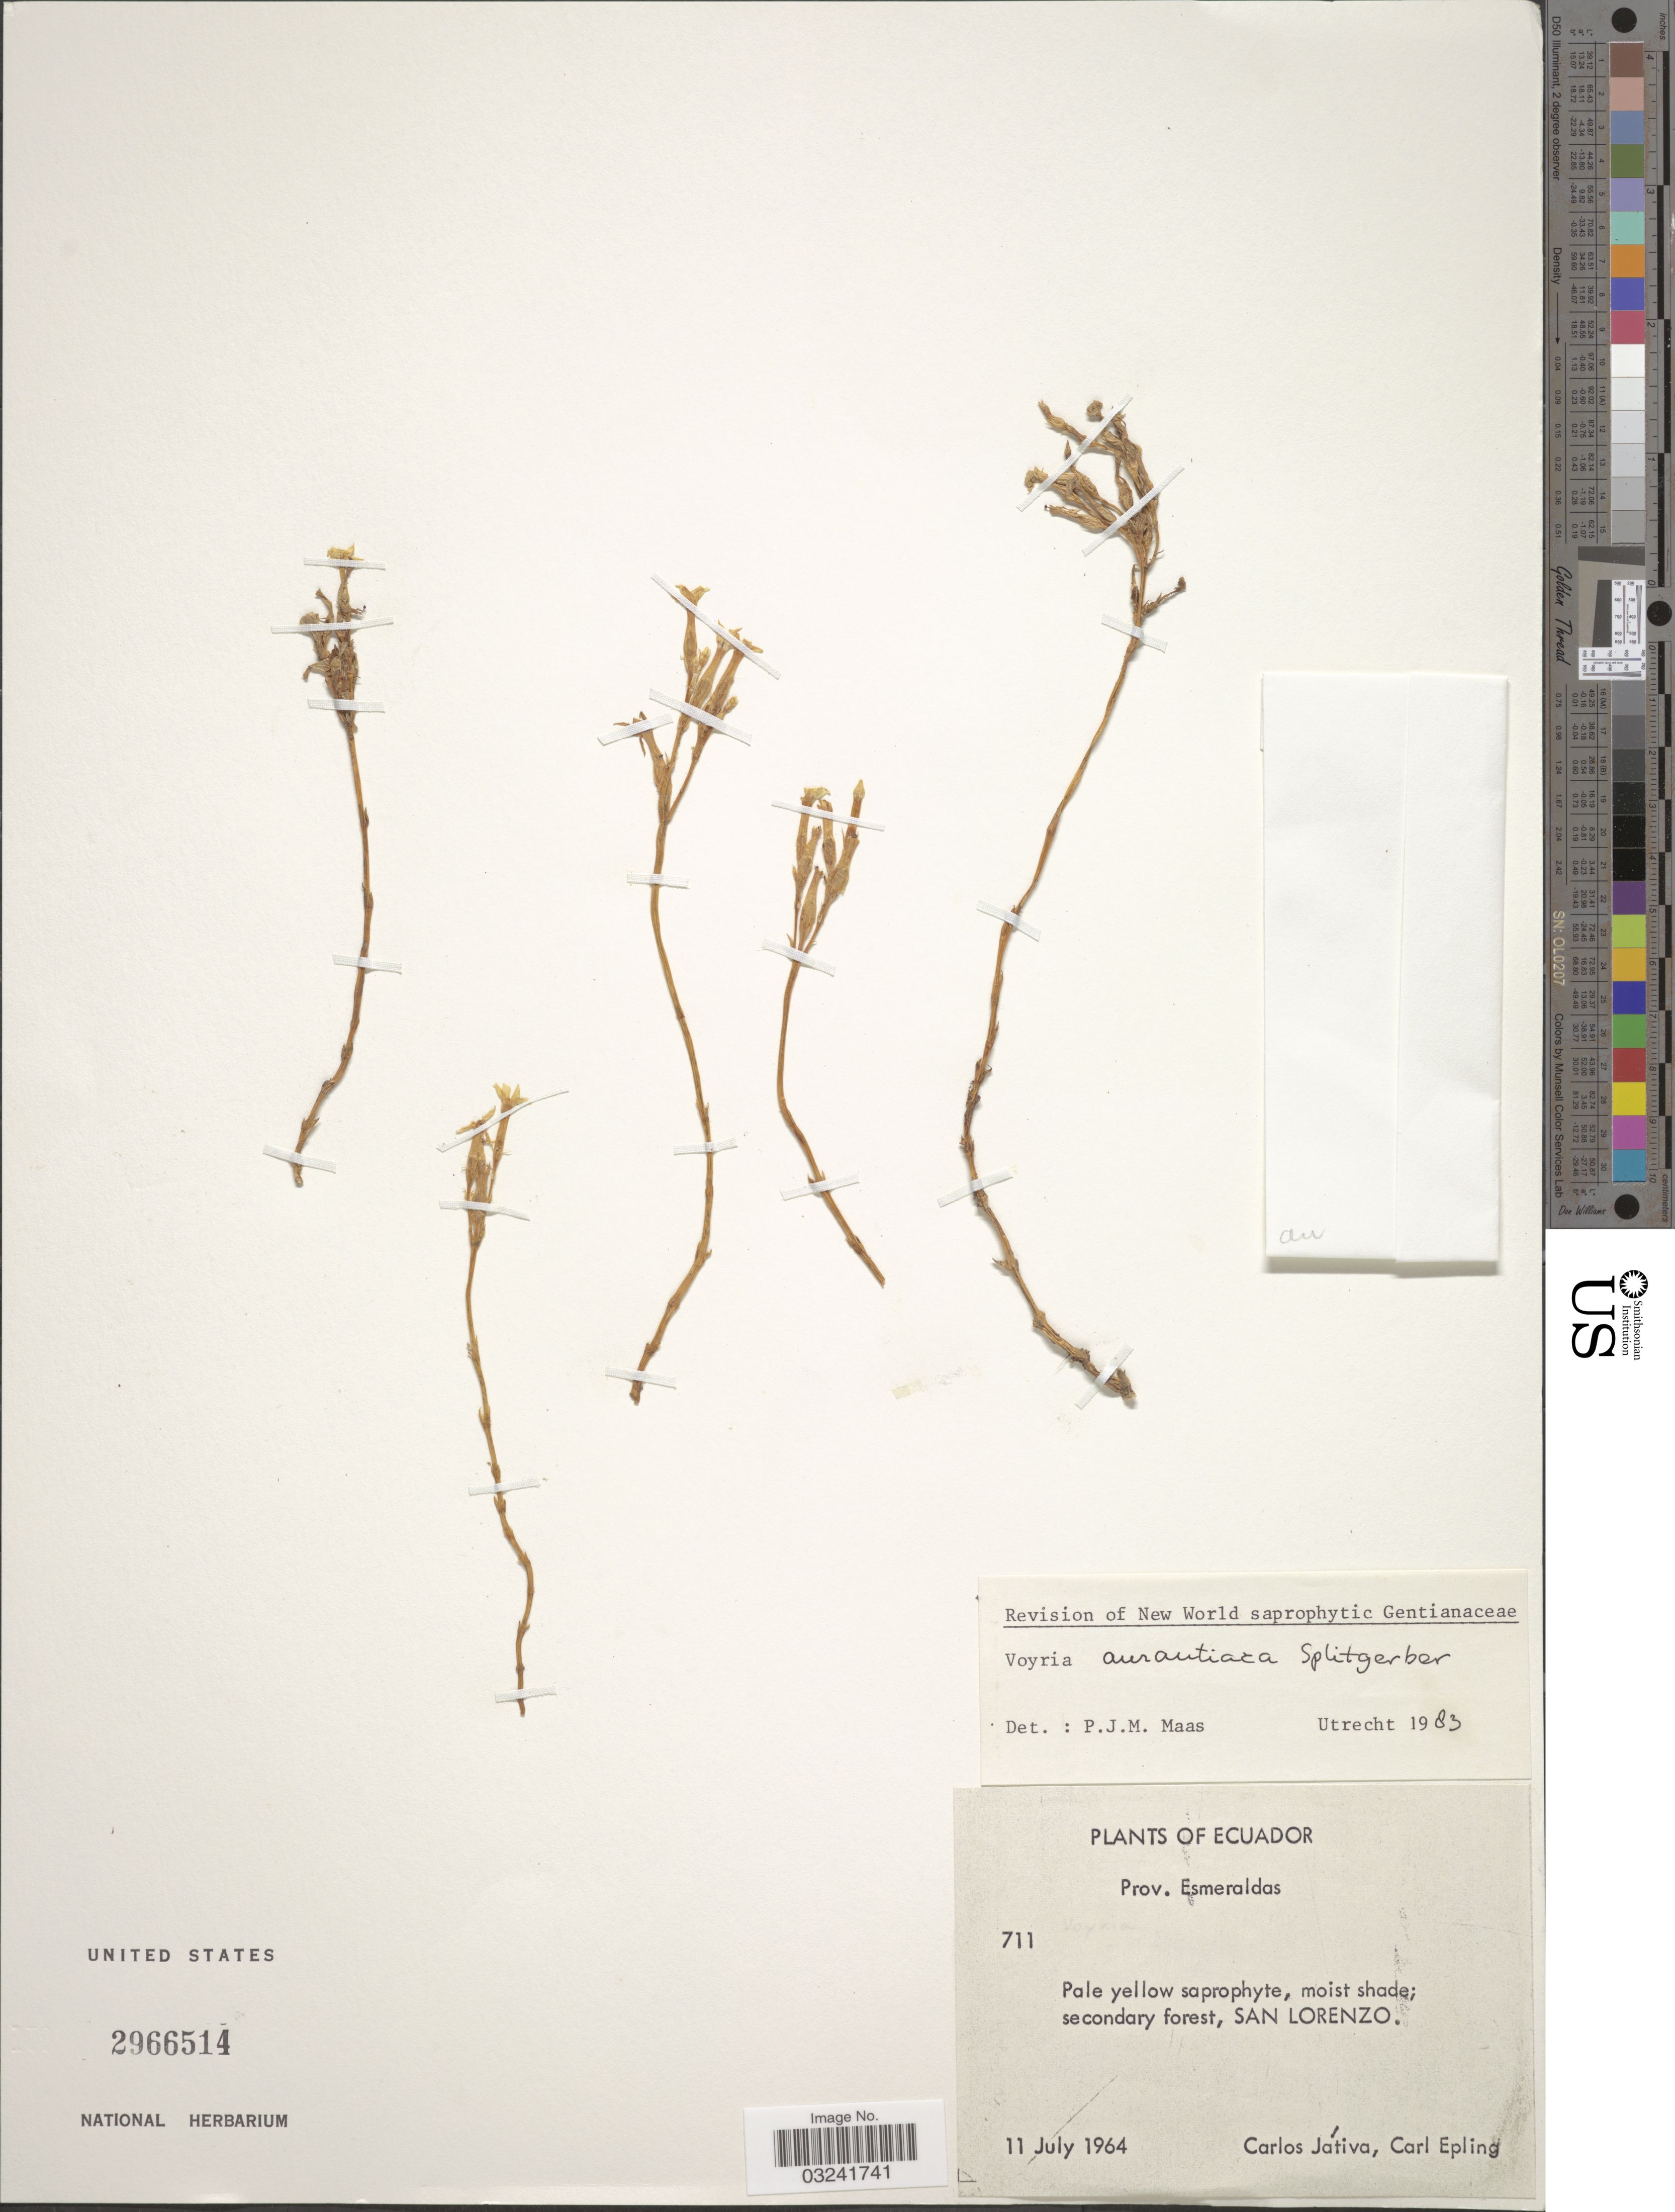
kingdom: Plantae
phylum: Tracheophyta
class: Magnoliopsida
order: Gentianales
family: Gentianaceae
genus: Voyria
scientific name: Voyria aurantiaca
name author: Splitg.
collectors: C. D. Játiva & C. C. Epling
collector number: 711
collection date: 1964-07-11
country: Ecuador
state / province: Esmeraldas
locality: Secondary forest, San Lorenzo.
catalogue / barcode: US 2966514